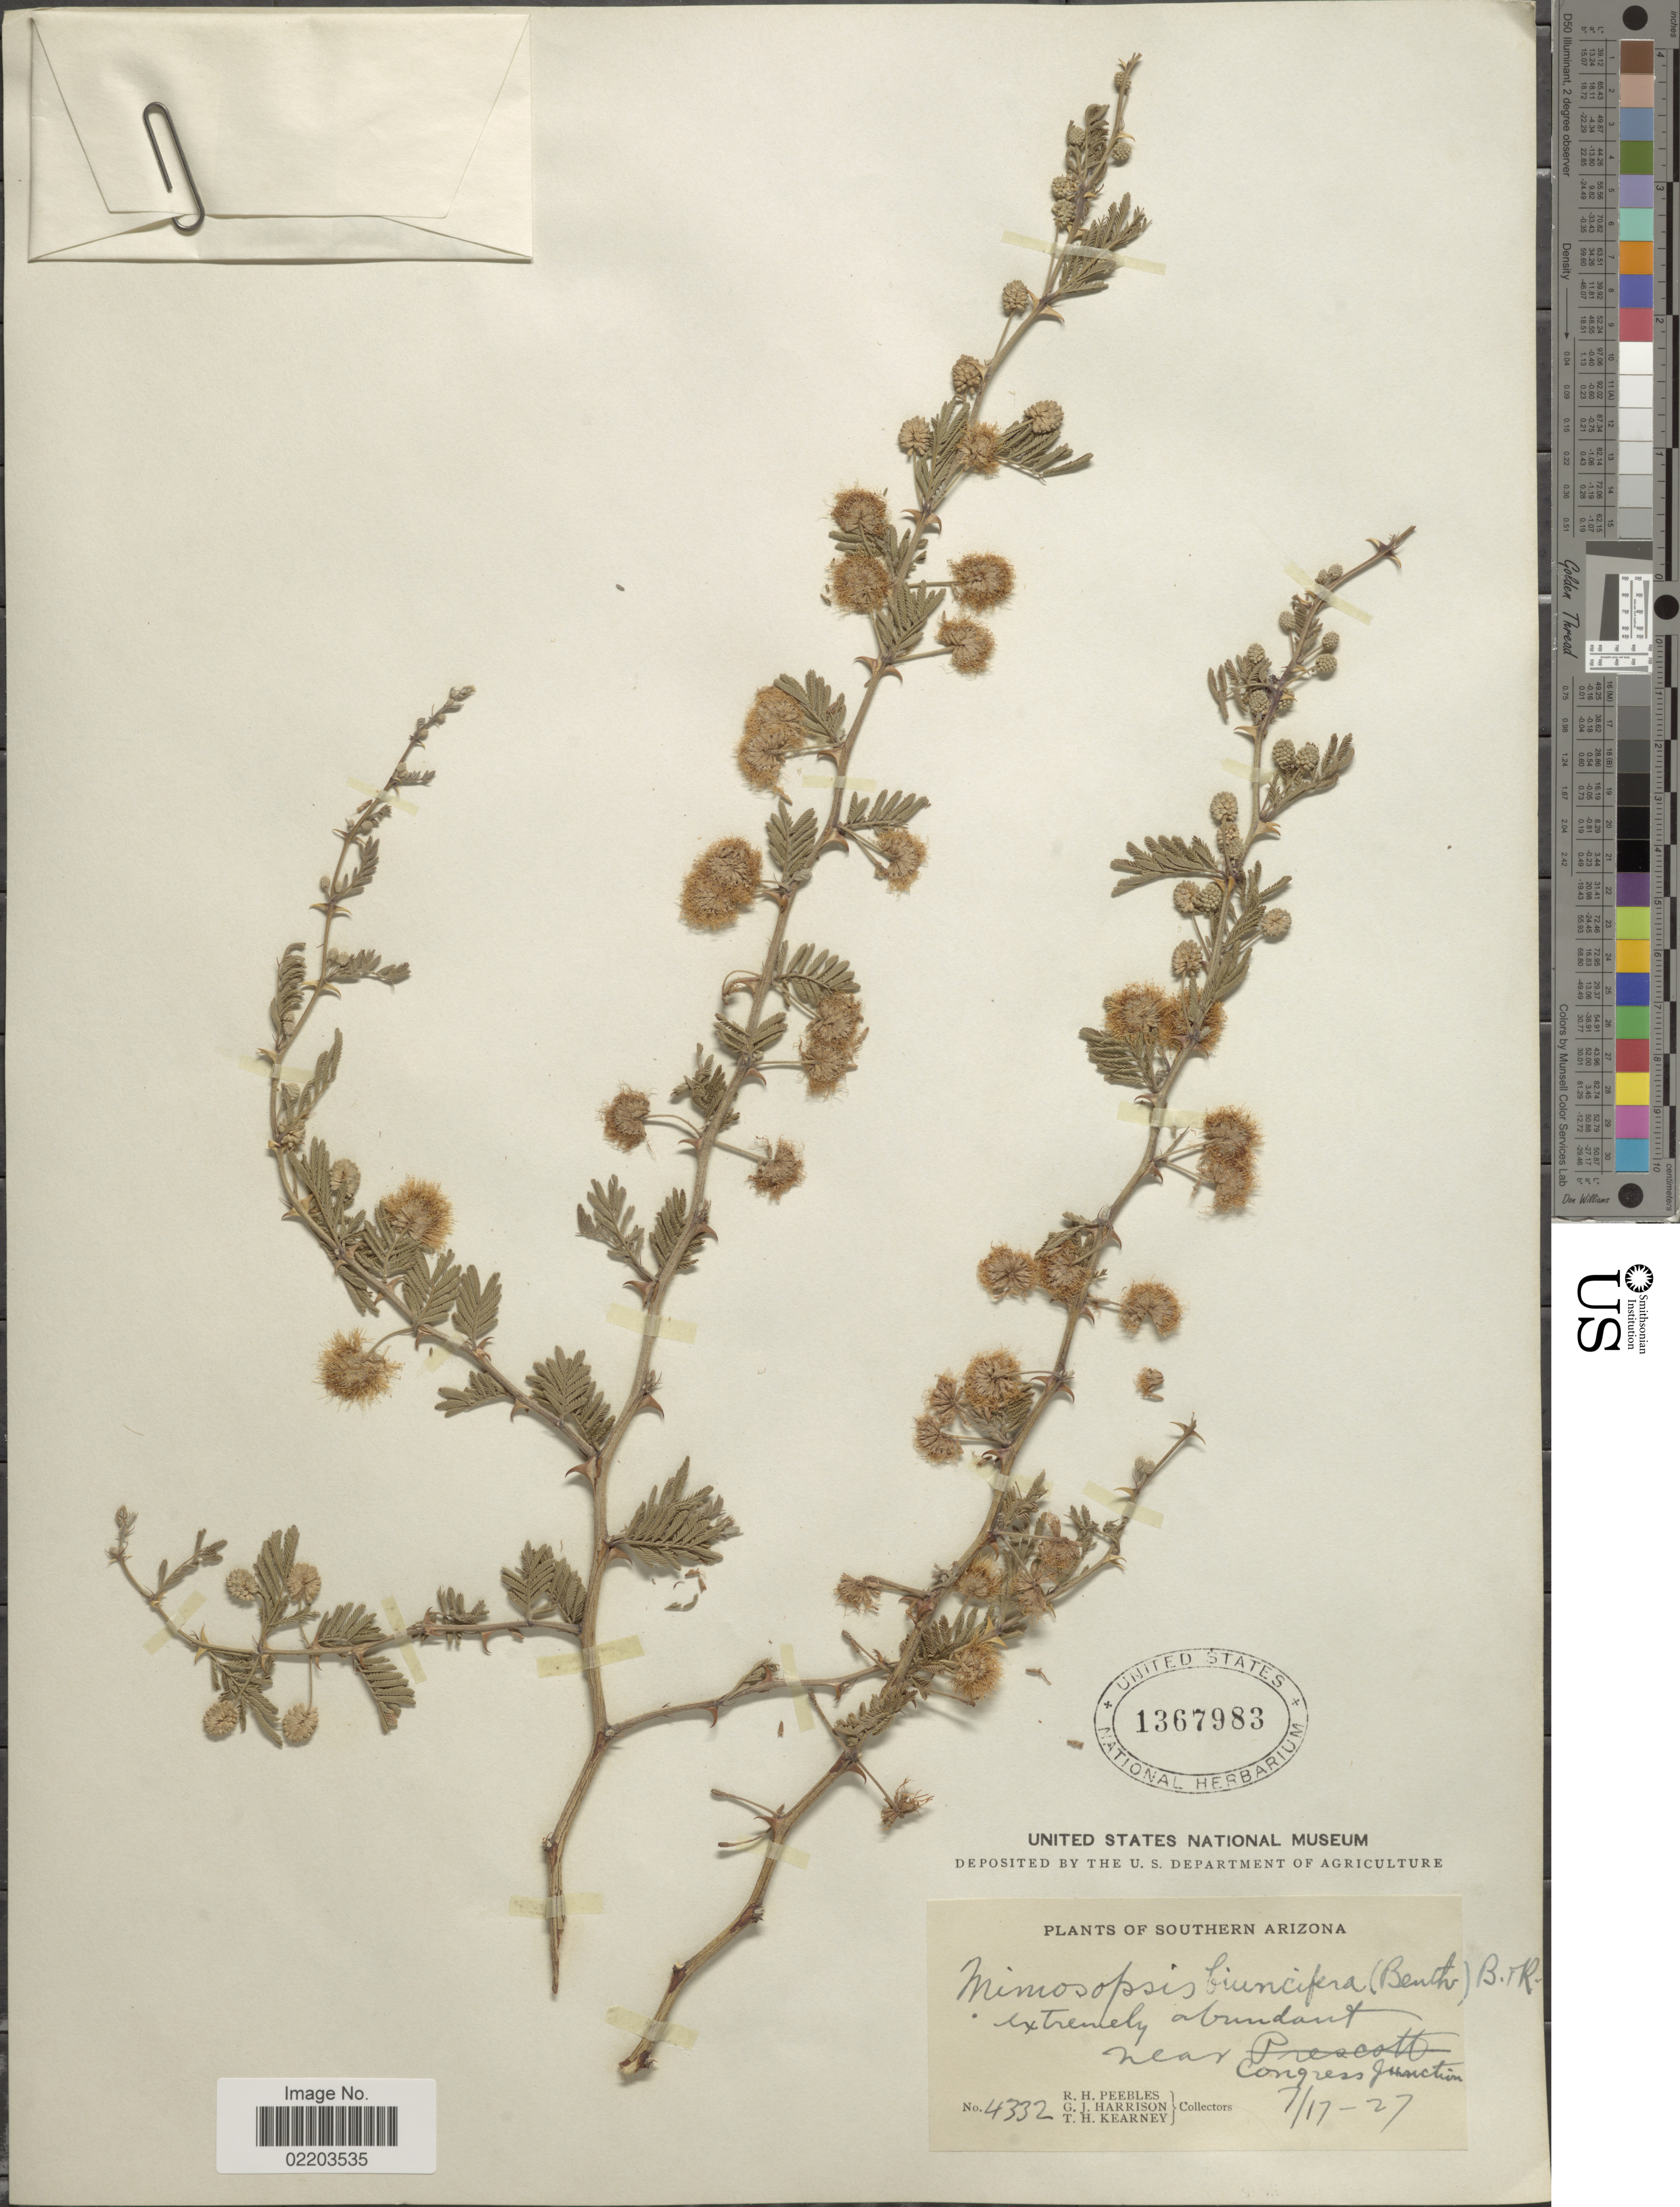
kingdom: Plantae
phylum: Tracheophyta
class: Magnoliopsida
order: Fabales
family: Fabaceae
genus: Mimosa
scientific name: Mimosa biuncifera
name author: Benth.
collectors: R. H. Peebles, G. J. Harrison & T. H. Kearney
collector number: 4332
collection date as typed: Transcribed d/m/y: 17/7/27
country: United States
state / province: Arizona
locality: Southern Arizona, extremely abundant near Congress Junction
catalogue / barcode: US 1367983